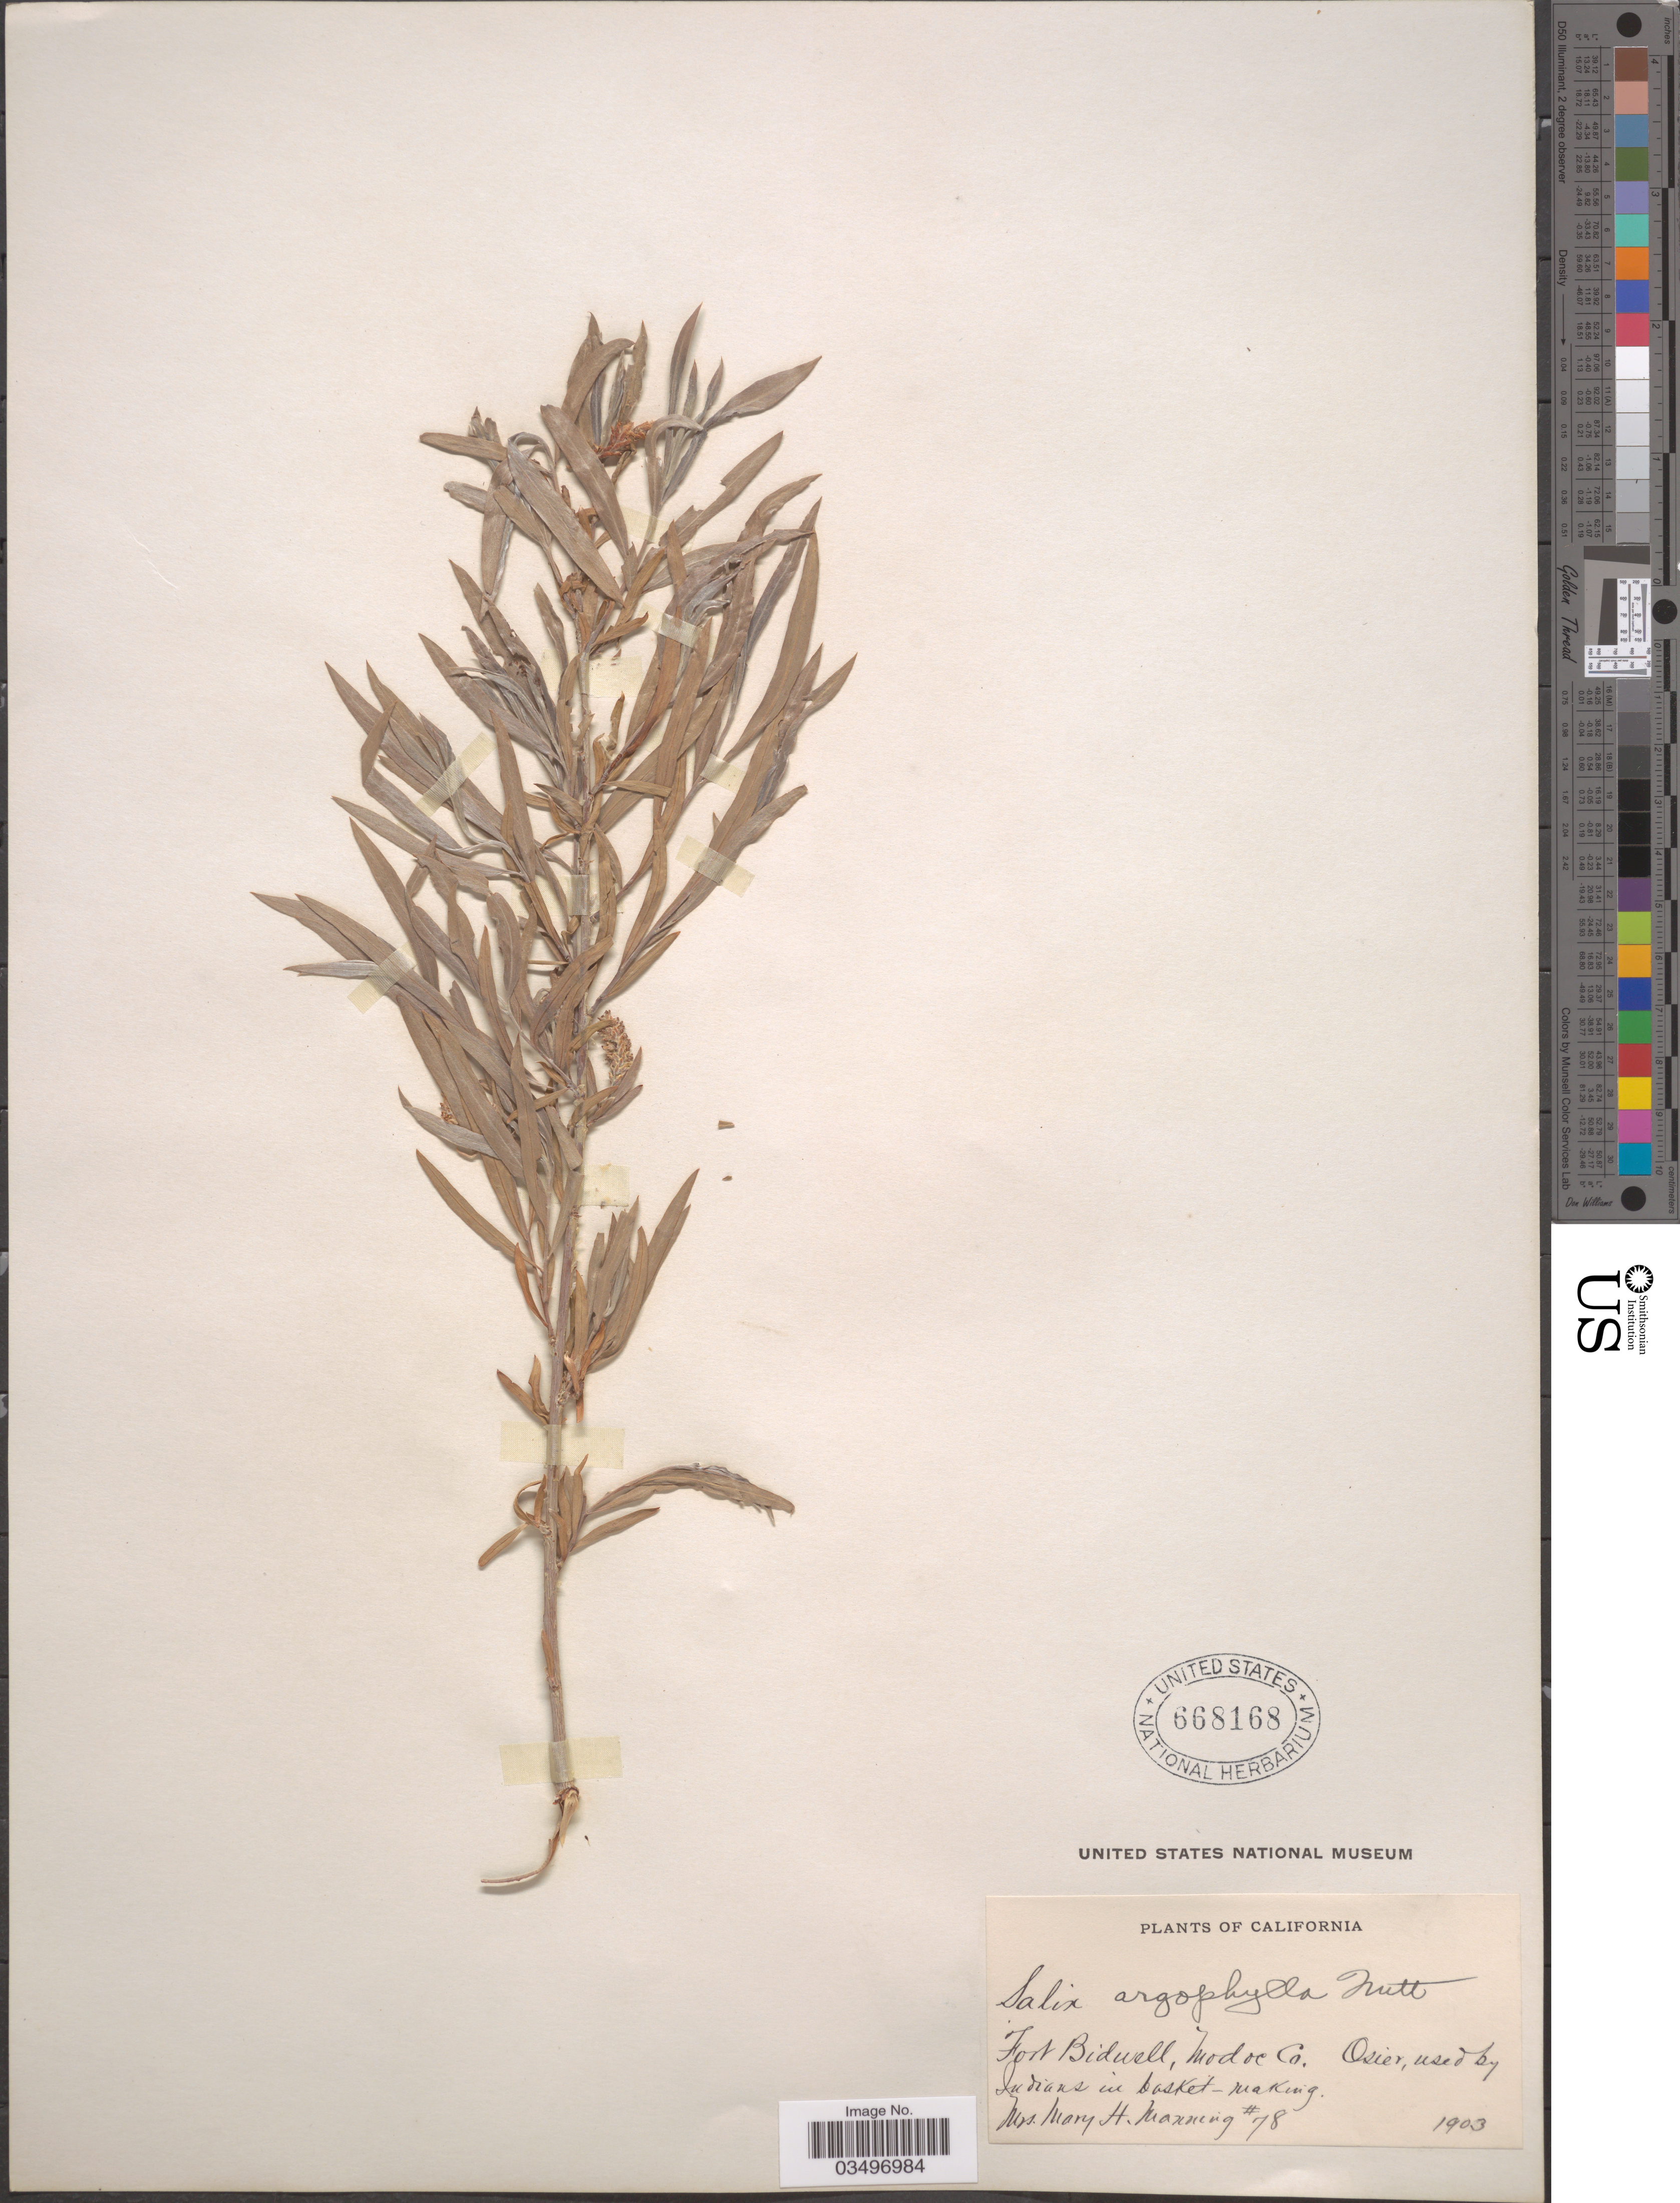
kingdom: Plantae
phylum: Tracheophyta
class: Magnoliopsida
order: Malpighiales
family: Salicaceae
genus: Salix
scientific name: Salix exigua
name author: Nutt.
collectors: M. Manning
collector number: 78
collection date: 1903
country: United States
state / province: California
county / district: Modoc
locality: Fort Bidwell, Modoc Co. Osier. [unsure placement]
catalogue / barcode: US 668168